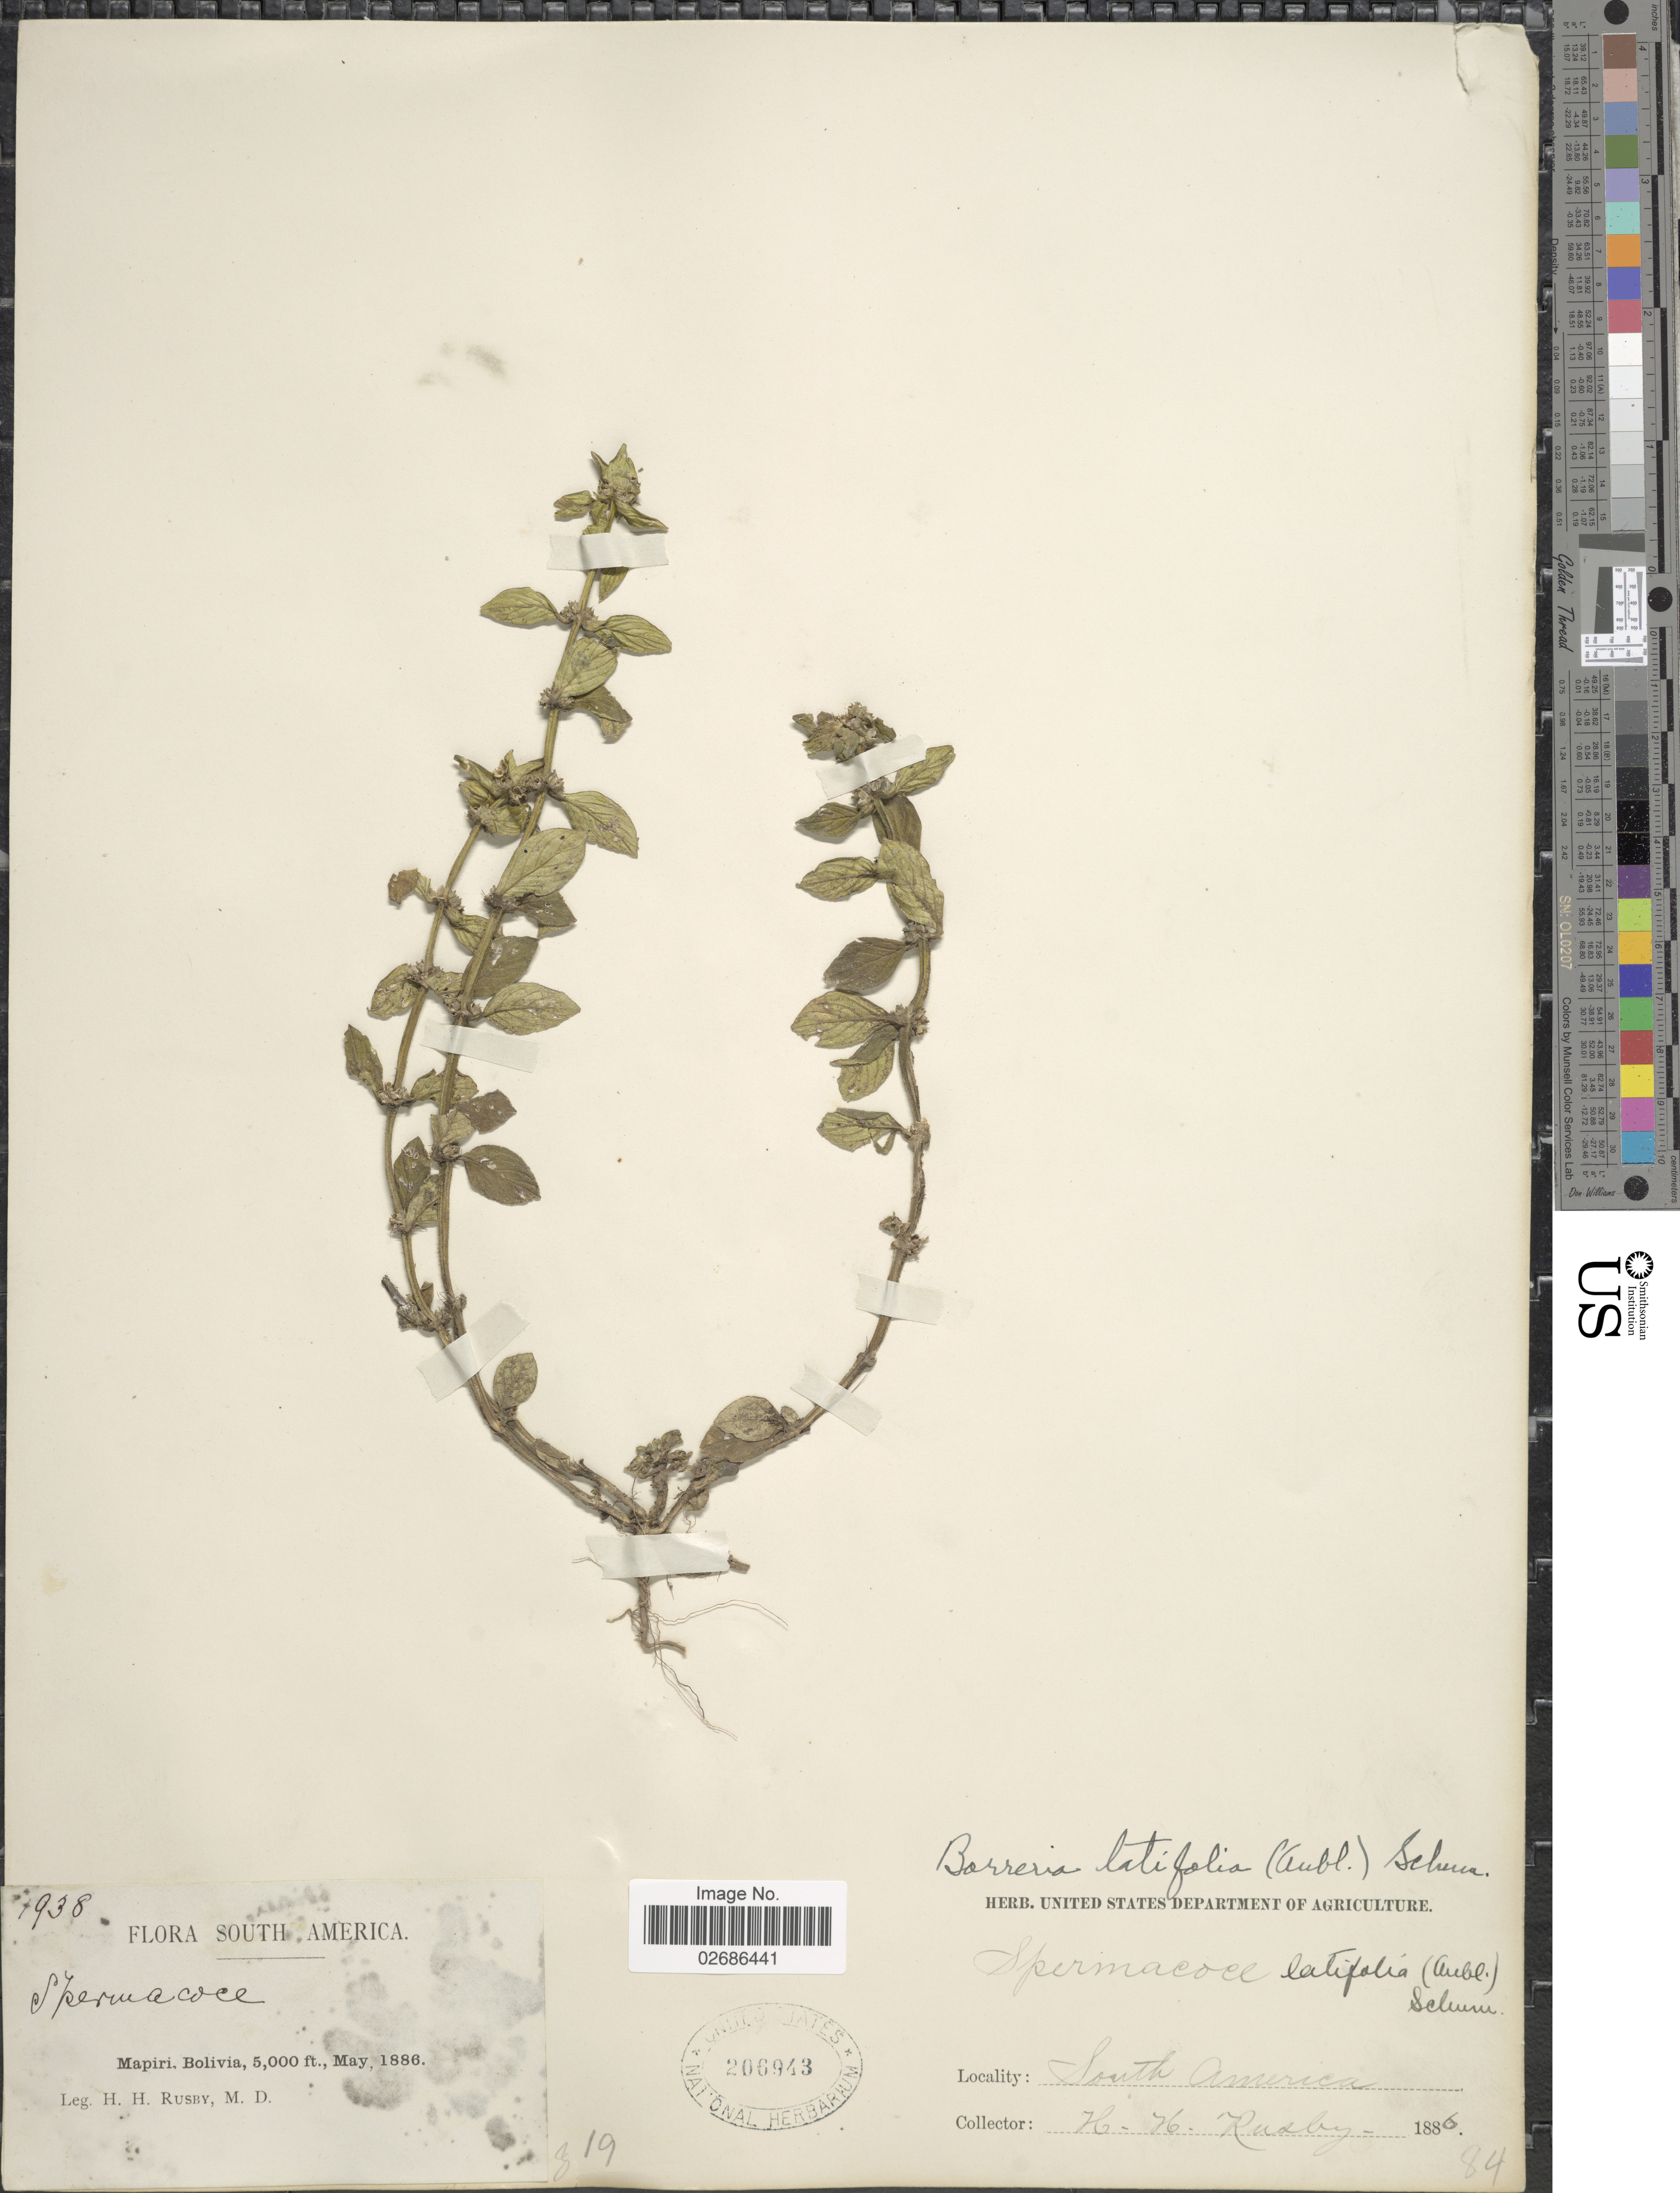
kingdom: Plantae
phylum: Tracheophyta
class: Magnoliopsida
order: Gentianales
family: Rubiaceae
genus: Borreria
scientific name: Borreria latifolia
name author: (Aubl.) K. Schum.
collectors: H. H. Rusby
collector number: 1938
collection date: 1886-05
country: Bolivia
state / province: La Páz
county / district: Larecaja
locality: Mapiri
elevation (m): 1524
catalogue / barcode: US 206943